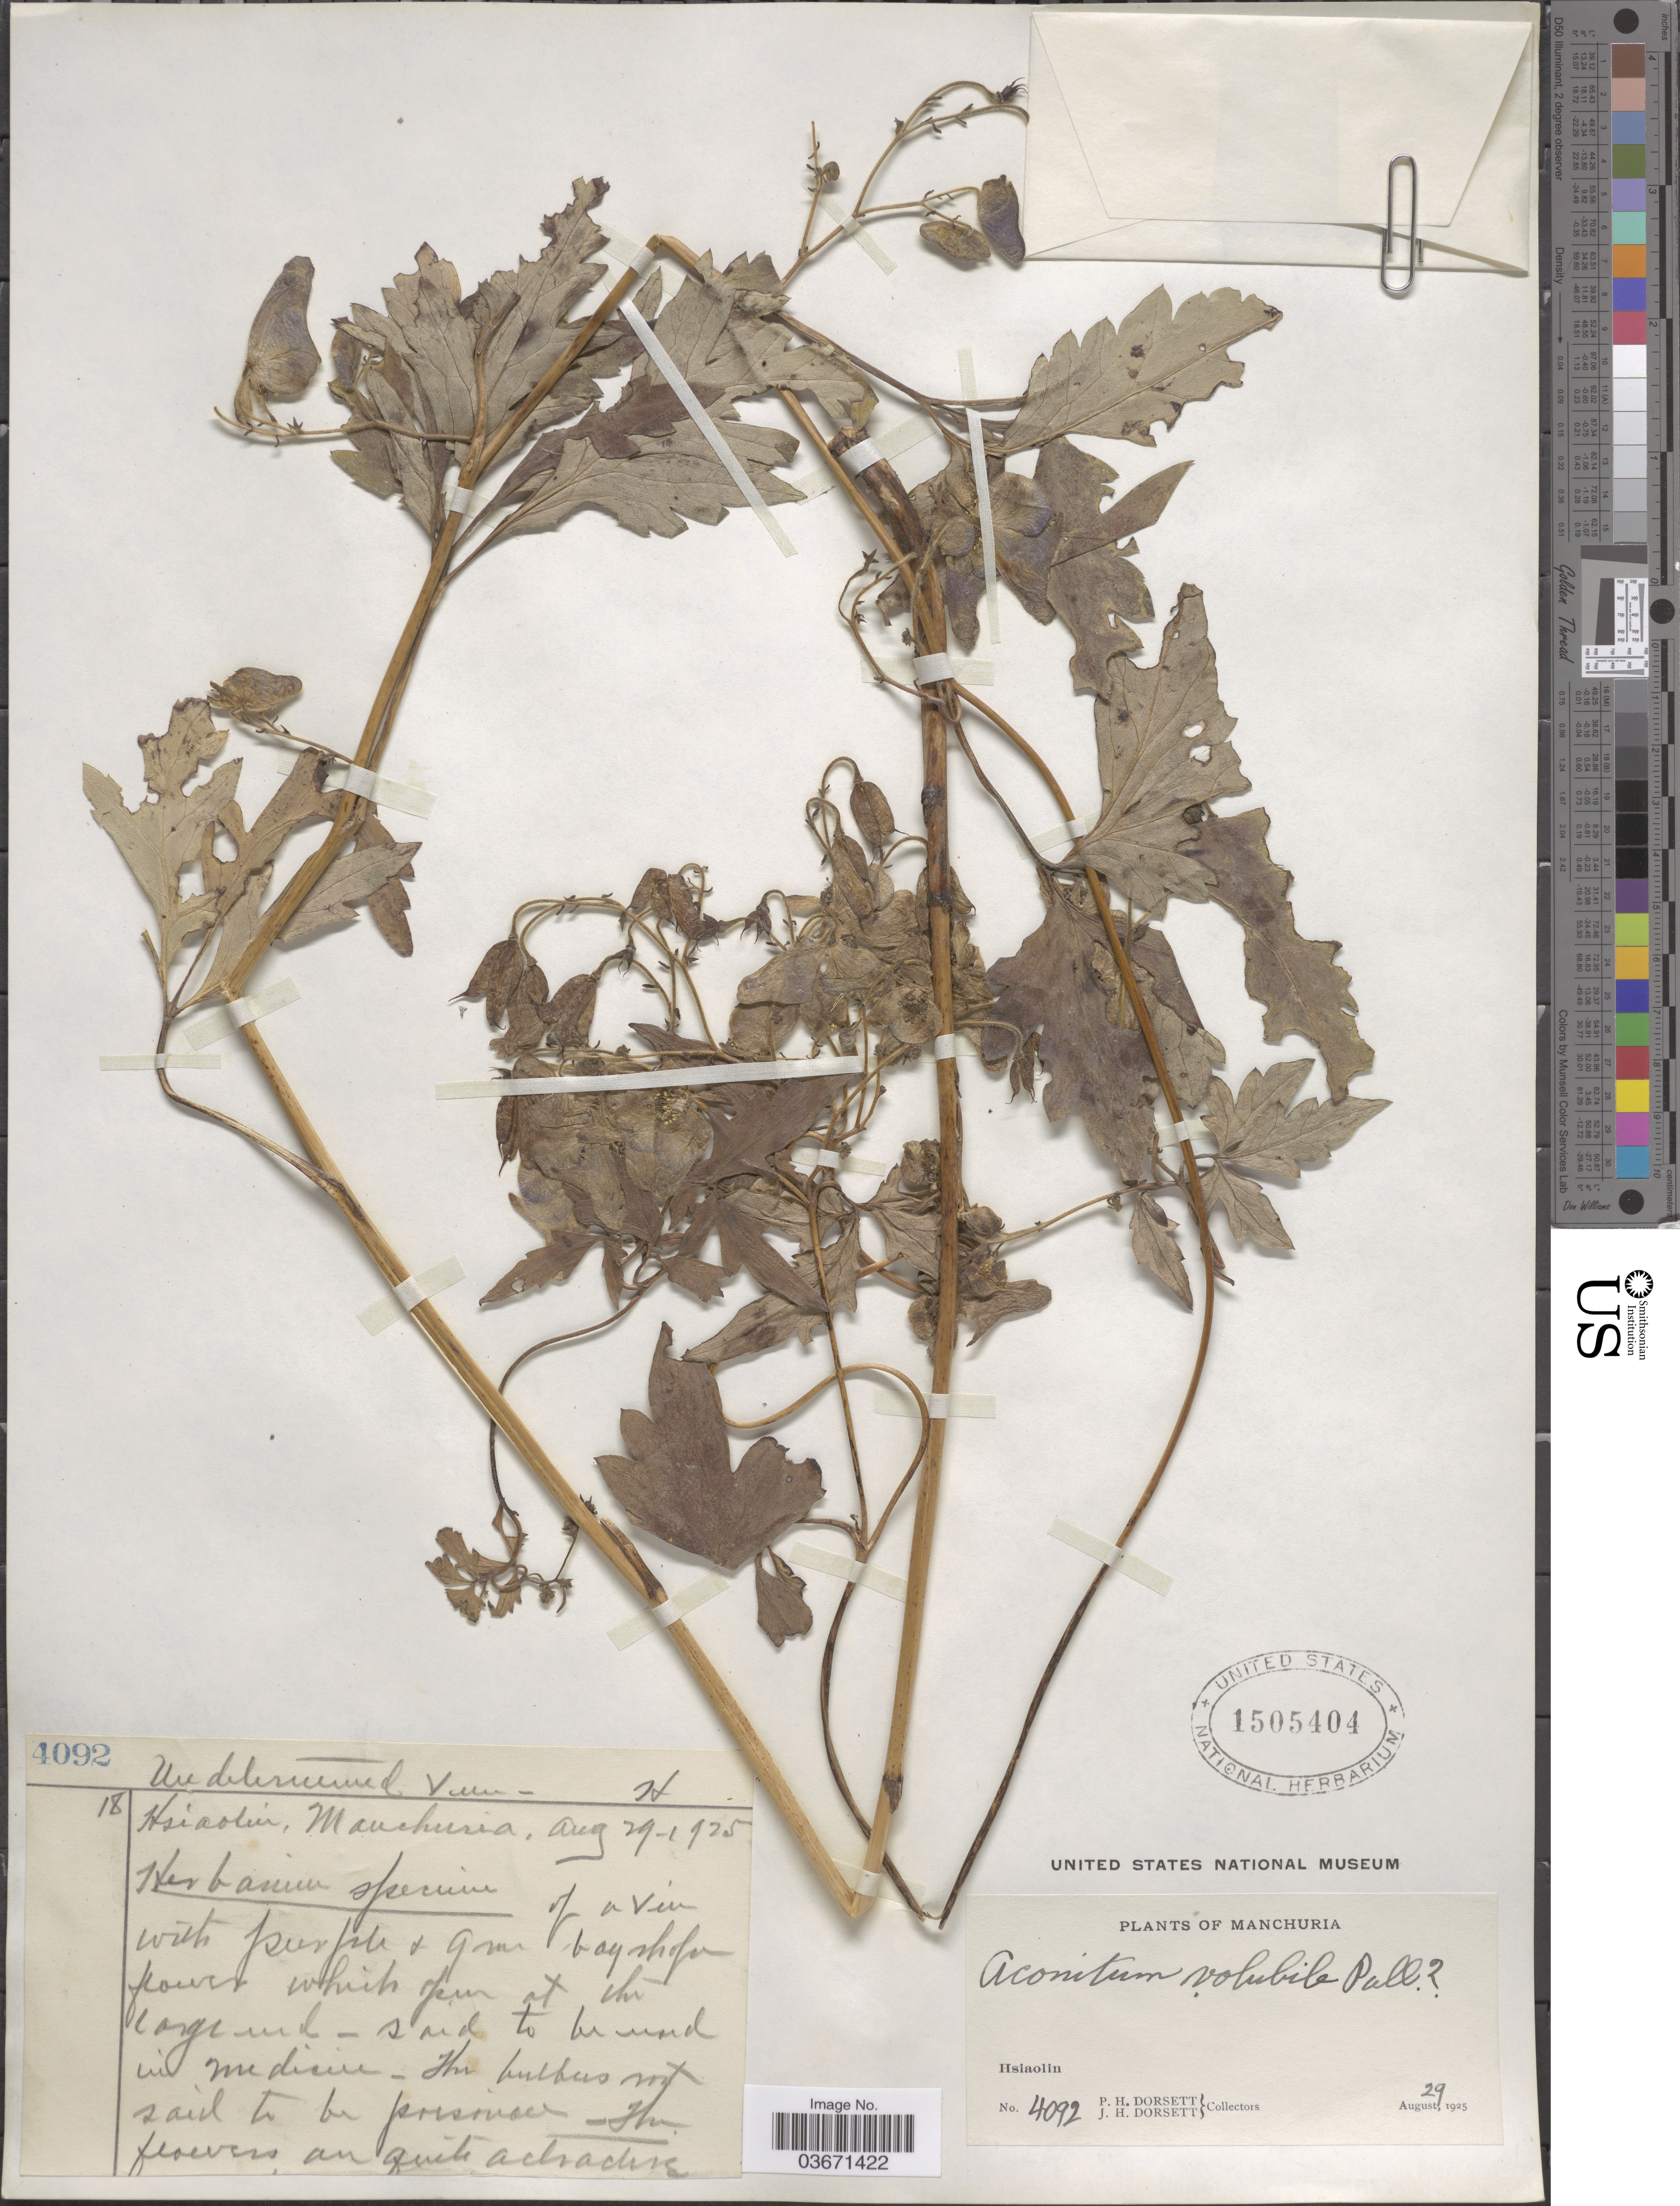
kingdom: Plantae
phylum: Tracheophyta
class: Magnoliopsida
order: Ranunculales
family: Ranunculaceae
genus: Aconitum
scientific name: Aconitum volubile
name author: Pall. ex Koelle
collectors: P. H. Dorsett & J. Dorsett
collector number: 4092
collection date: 1925-08-29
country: China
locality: Hsiaolin, Manchuria.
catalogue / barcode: US 1505404